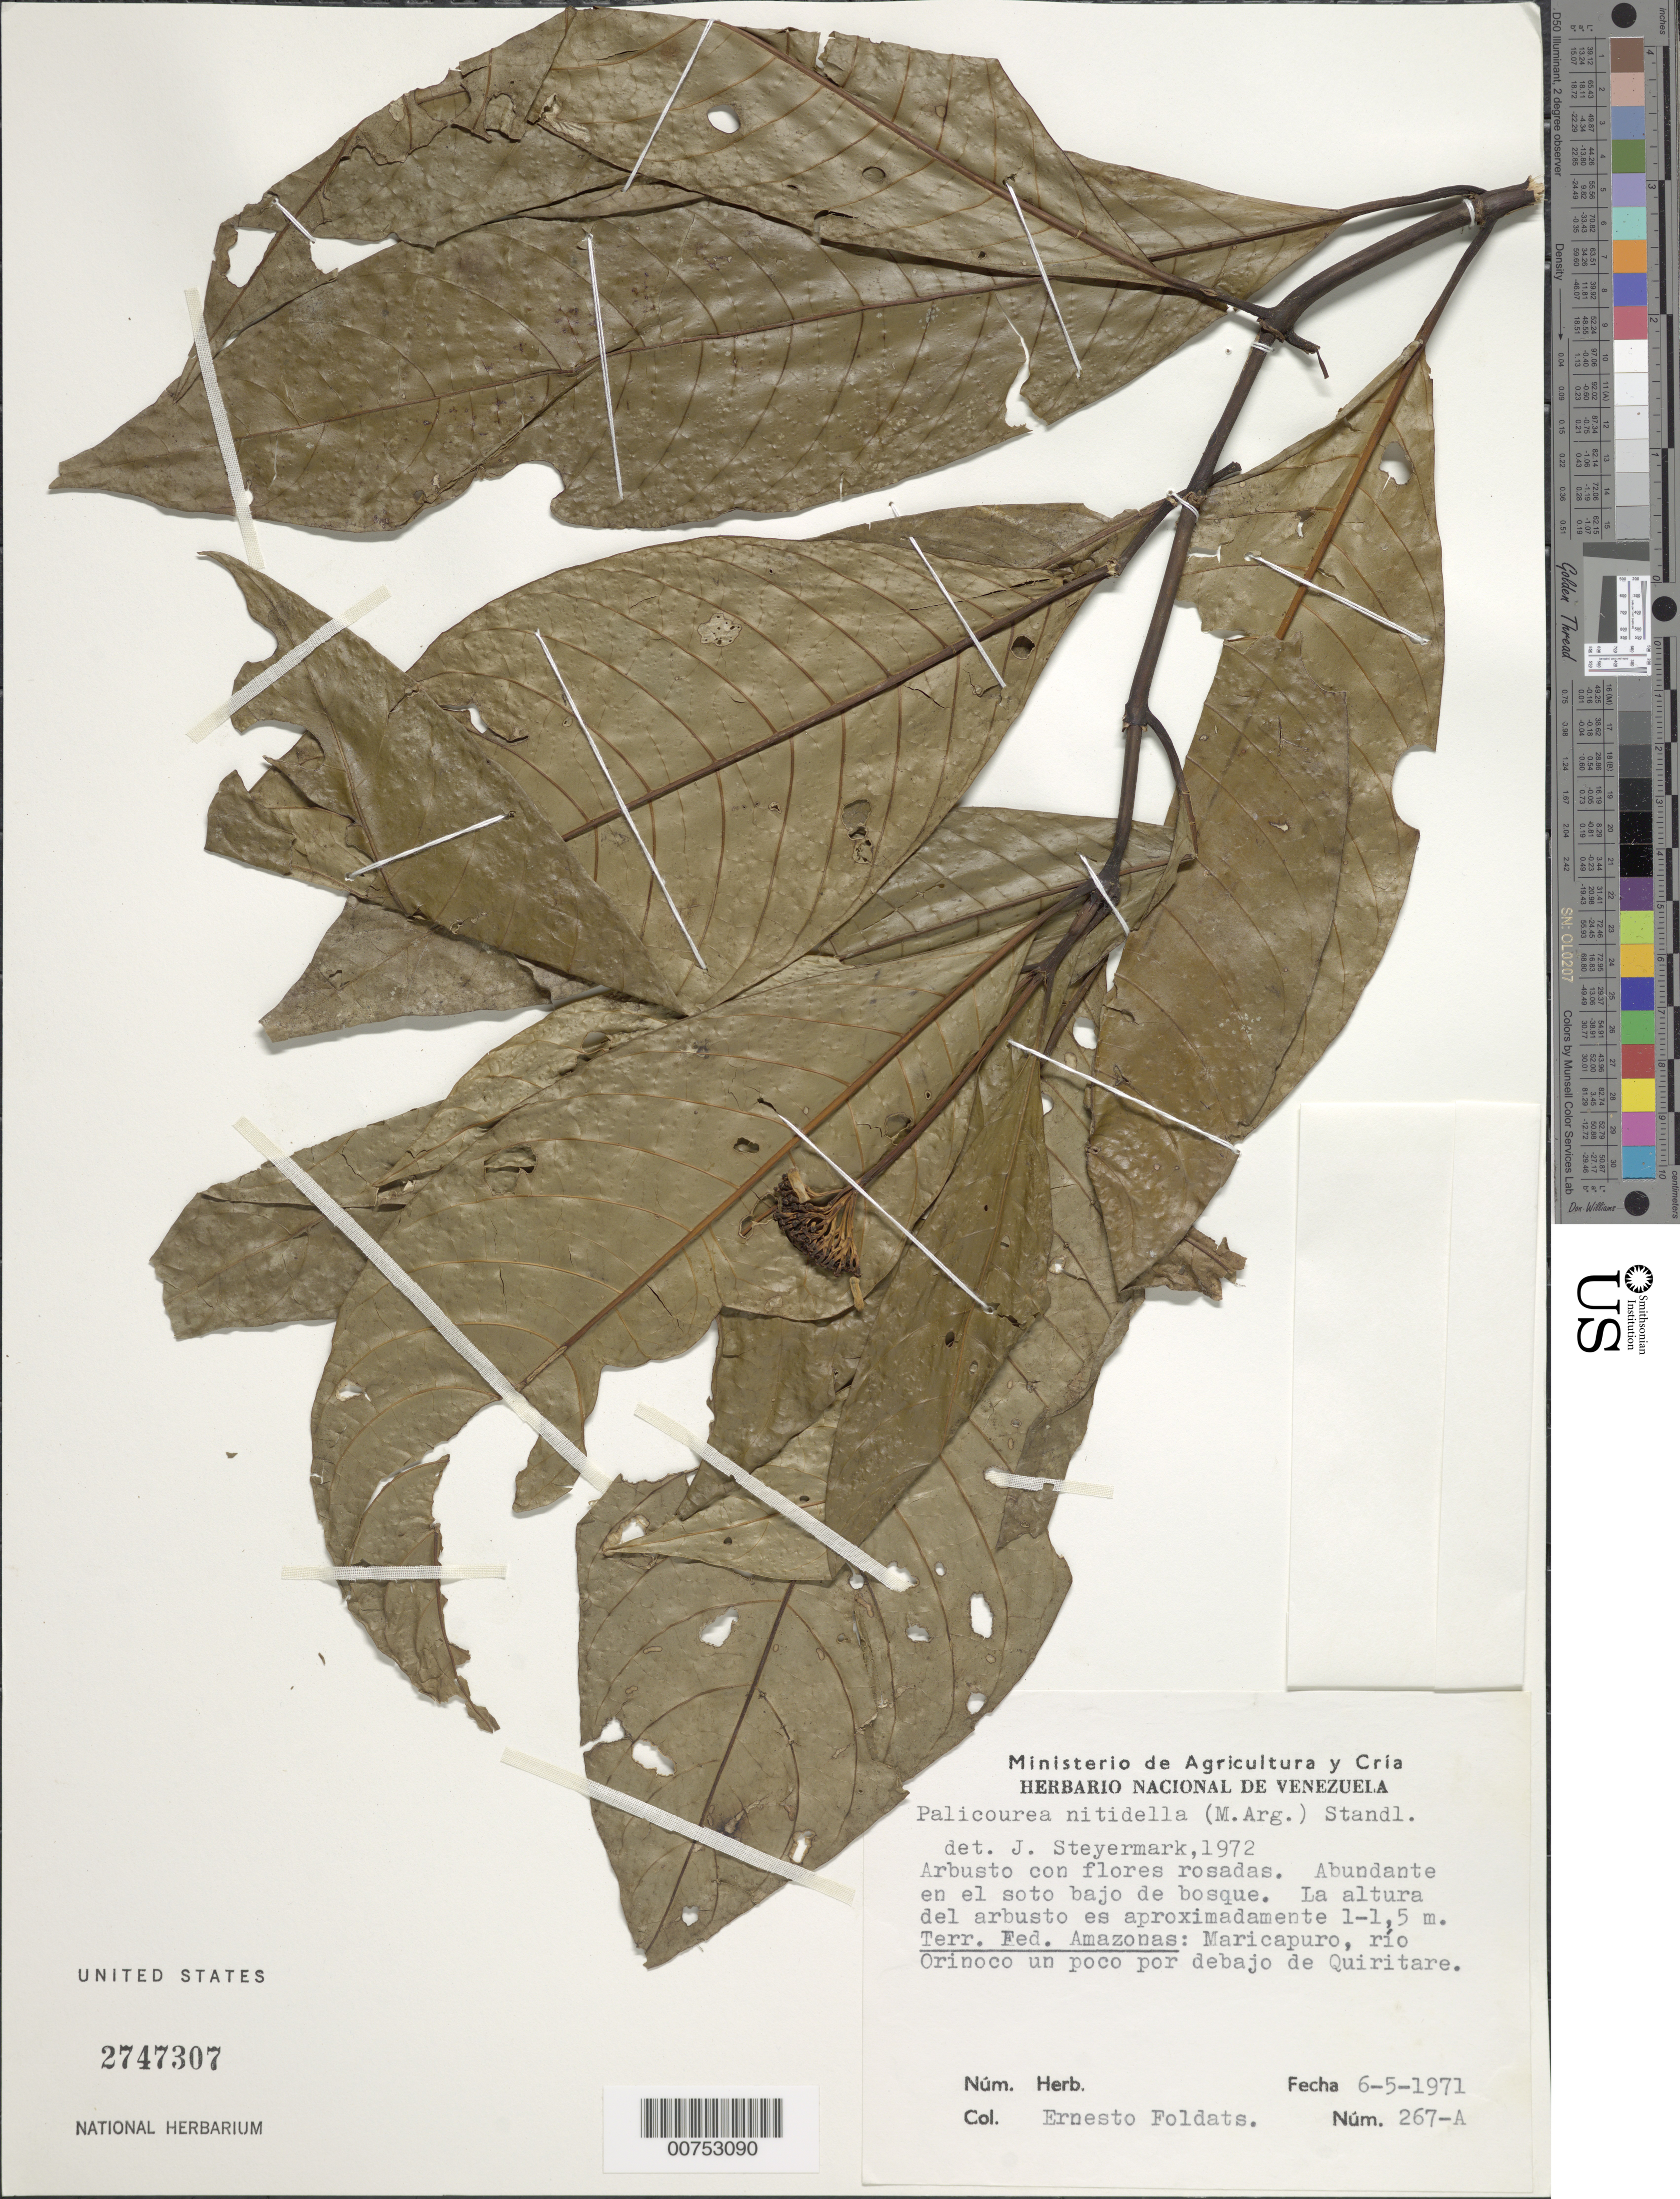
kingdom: Plantae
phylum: Tracheophyta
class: Magnoliopsida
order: Gentianales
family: Rubiaceae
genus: Palicourea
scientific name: Palicourea nitidella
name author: (Müll. Arg.) Standl.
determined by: Steyermark, Julian A., (VEN)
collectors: E. Foldats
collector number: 267 A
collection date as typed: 6-May-71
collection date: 1971-05-06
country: Venezuela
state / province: Amazonas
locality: Maricapure, Río Orinoco, un poco por debajo de Quiritare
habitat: Soto bajo de bosque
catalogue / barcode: US 2747307